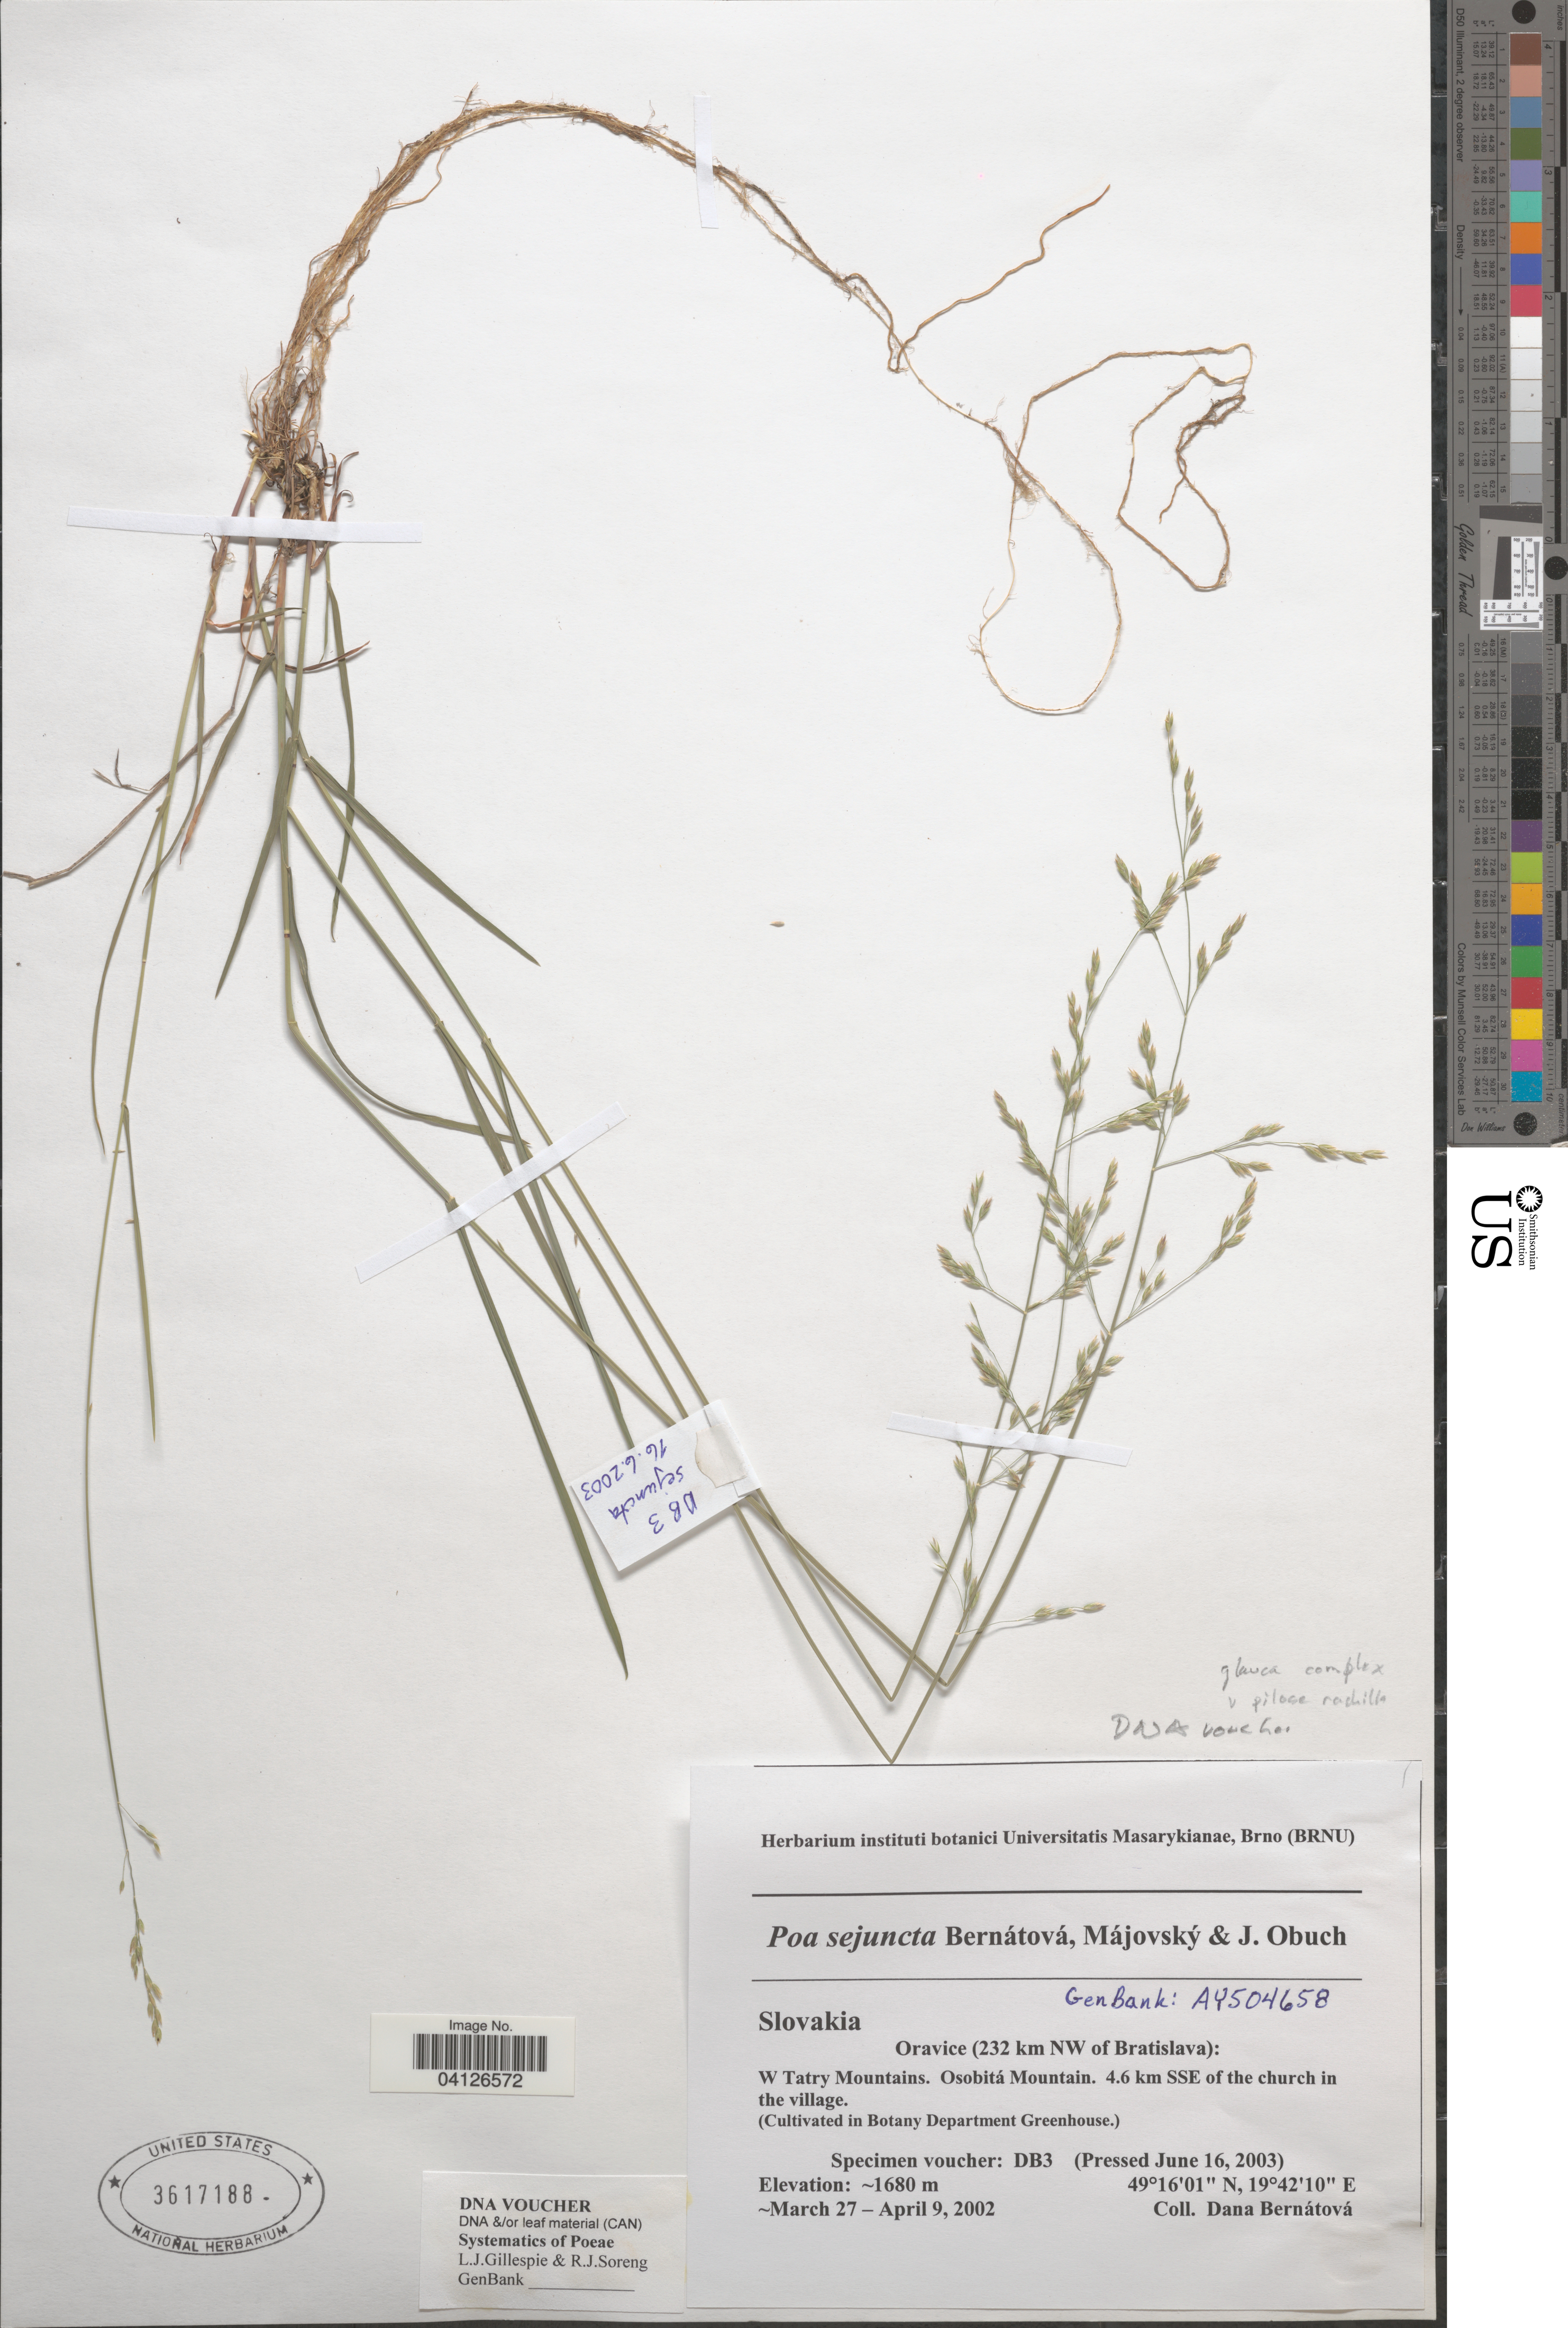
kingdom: Plantae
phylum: Tracheophyta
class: Liliopsida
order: Poales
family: Poaceae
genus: Poa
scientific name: Poa sejuncta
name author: Bernatova et al.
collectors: Ex herb. instituti botanici Universitatis Masarykianae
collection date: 2003-06-16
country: United States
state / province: Maryland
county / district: Prince George's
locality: Cultivated In Botany Department Greenhouse.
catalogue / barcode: US 3617188